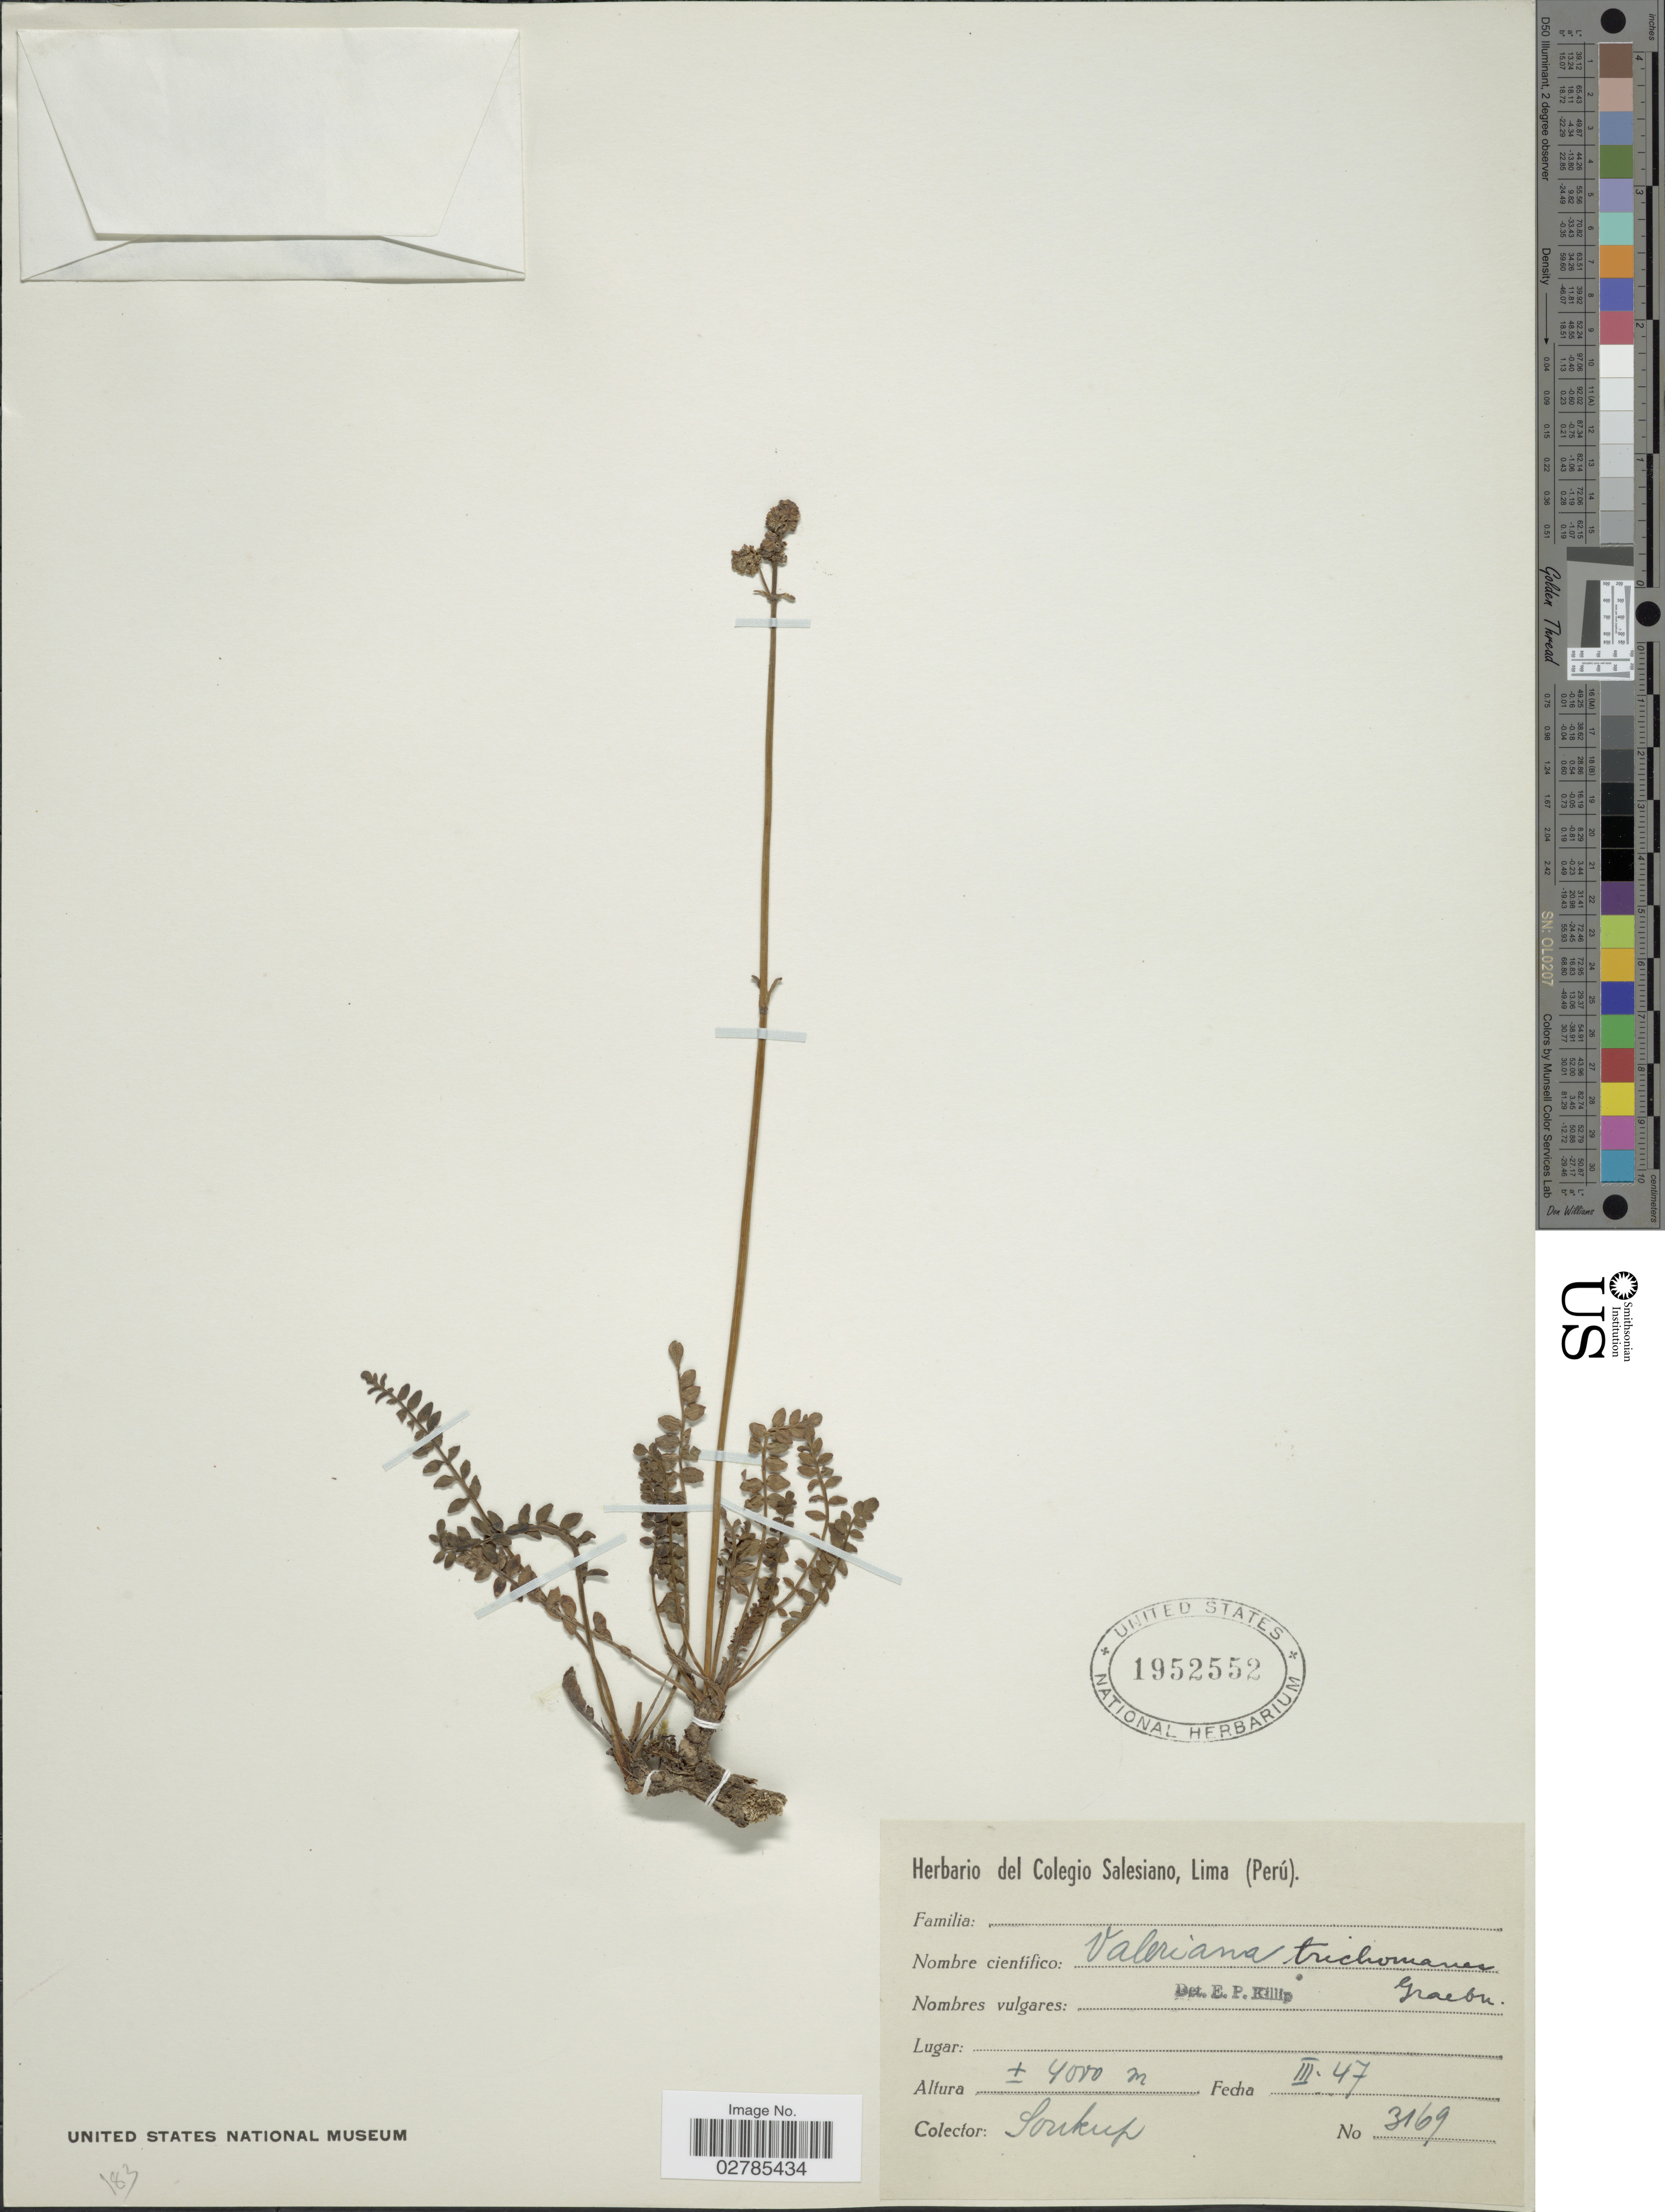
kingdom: Plantae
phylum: Tracheophyta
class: Magnoliopsida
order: Dipsacales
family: Caprifoliaceae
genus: Valeriana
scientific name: Valeriana trichomanes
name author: Graebn.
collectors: J. Soukup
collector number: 3169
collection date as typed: Transcribed d/m/y: /3/47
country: Peru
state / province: Lima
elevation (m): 4000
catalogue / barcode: US 1952552